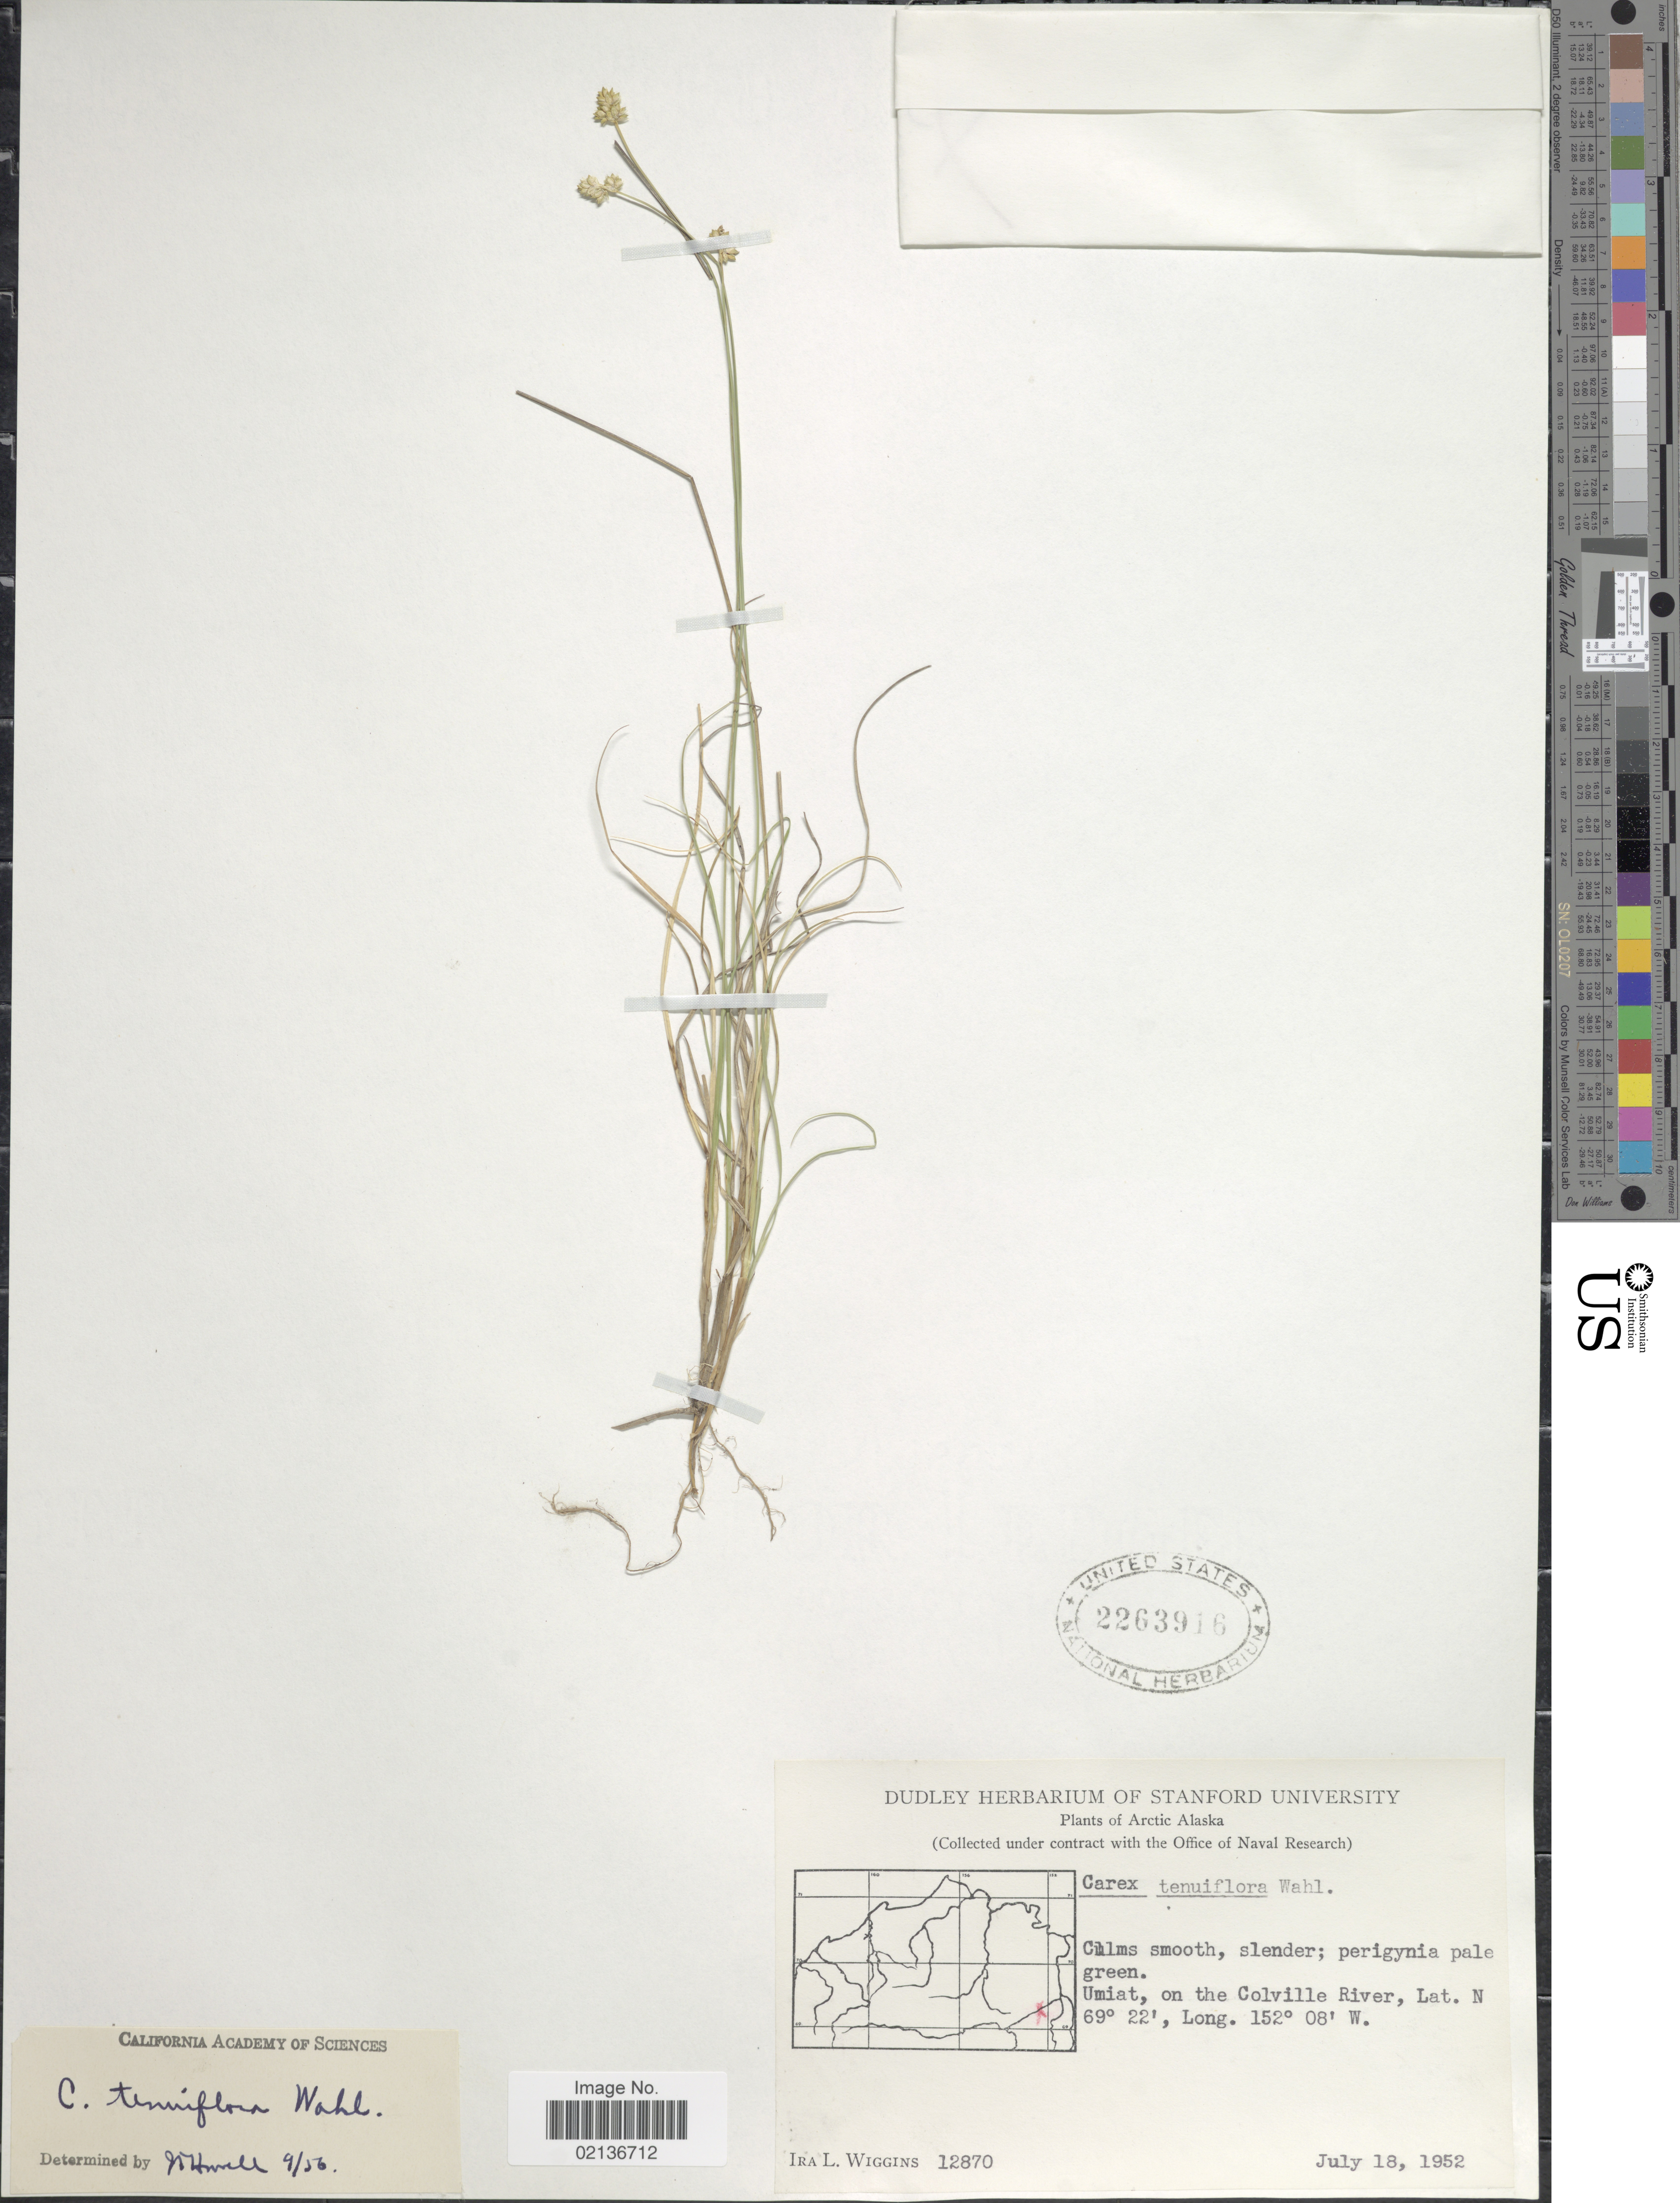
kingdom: Plantae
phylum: Tracheophyta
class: Liliopsida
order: Poales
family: Cyperaceae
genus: Carex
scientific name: Carex tenuiflora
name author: Wahlenb.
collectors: I. L. Wiggins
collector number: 12870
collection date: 1952-08-18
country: United States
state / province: Alaska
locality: Arctic Alaska, Umiat, on the Colville River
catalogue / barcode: US 2263916